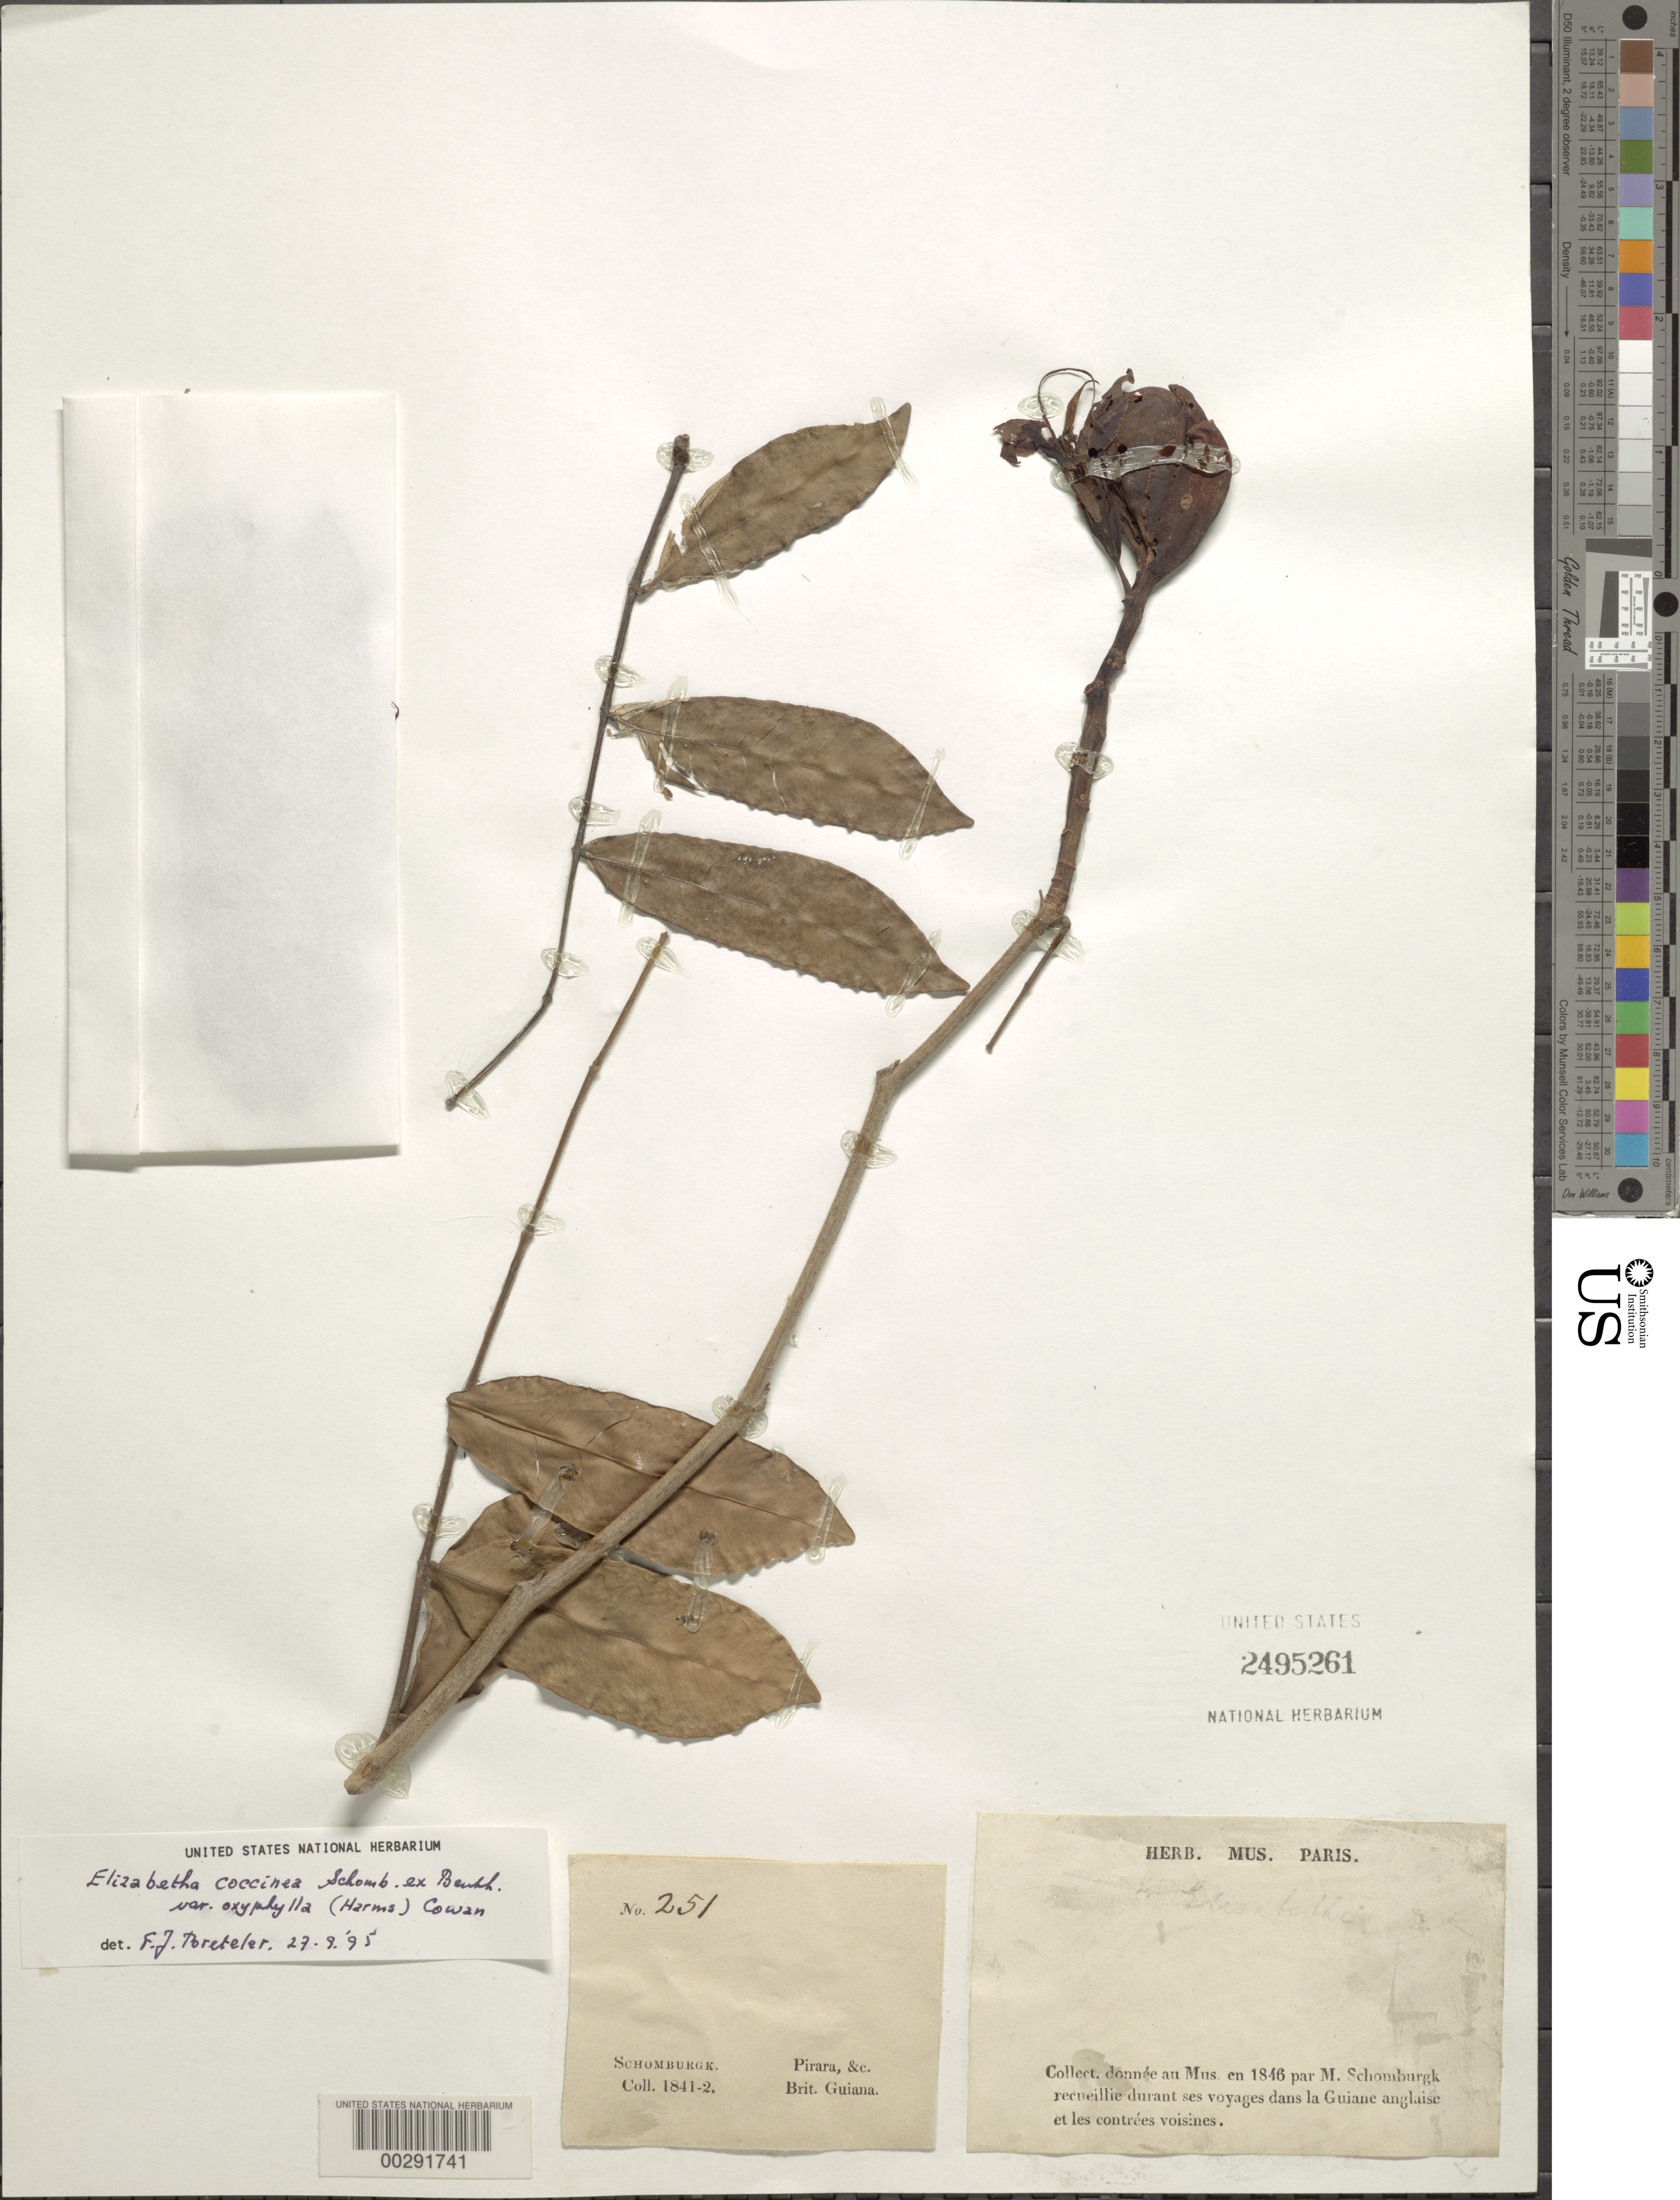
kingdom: Plantae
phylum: Tracheophyta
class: Magnoliopsida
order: Fabales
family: Fabaceae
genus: Elizabetha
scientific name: Elizabetha coccinea var. oxyphylla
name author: (Harms) R.S. Cowan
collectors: R. H. Schomburgk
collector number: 251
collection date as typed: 1841 to -- --- 1842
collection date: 1841/1842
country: Guyana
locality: Pirara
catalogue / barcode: US 2495261